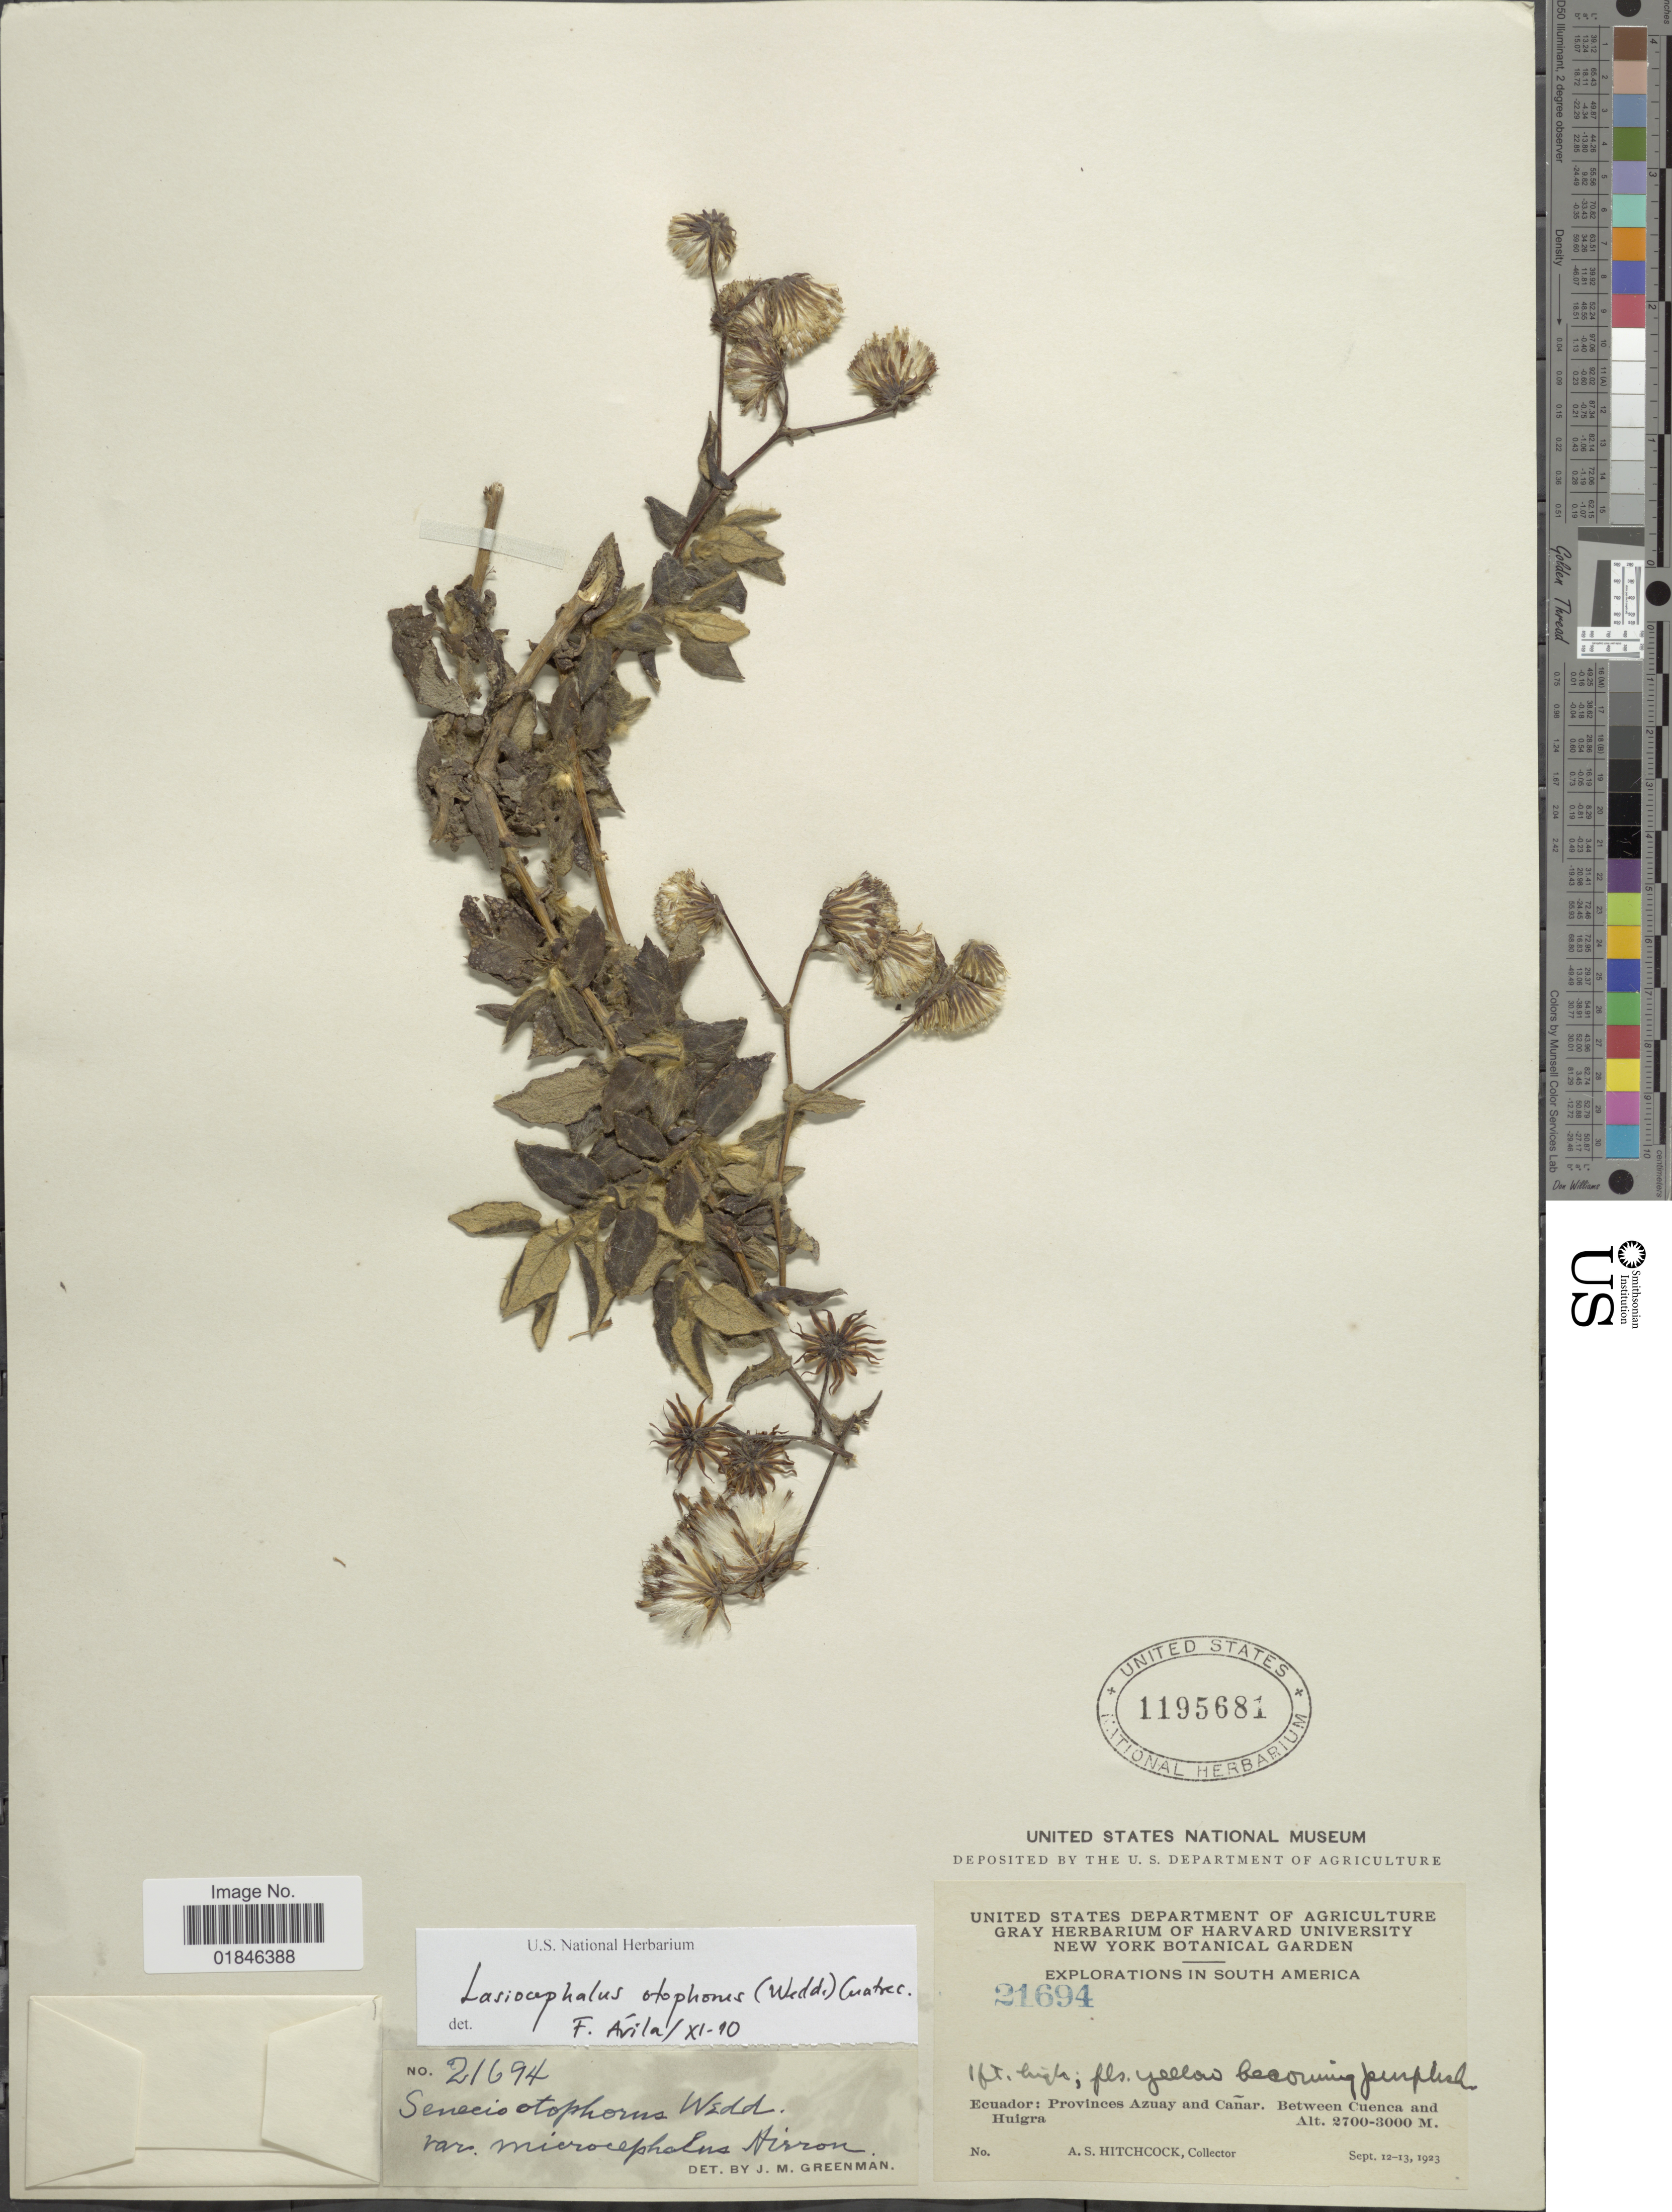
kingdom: Plantae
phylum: Tracheophyta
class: Magnoliopsida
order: Asterales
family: Asteraceae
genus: Senecio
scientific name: Senecio otophorus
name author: Wedd.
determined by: Salomon, Luciana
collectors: A. S. Hitchcock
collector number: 21694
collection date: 1923-09-12/1923-09-13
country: Ecuador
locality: Provinces Azuay and Cañar, Between Cuenca and Huigra.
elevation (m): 2700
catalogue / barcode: US 1195681